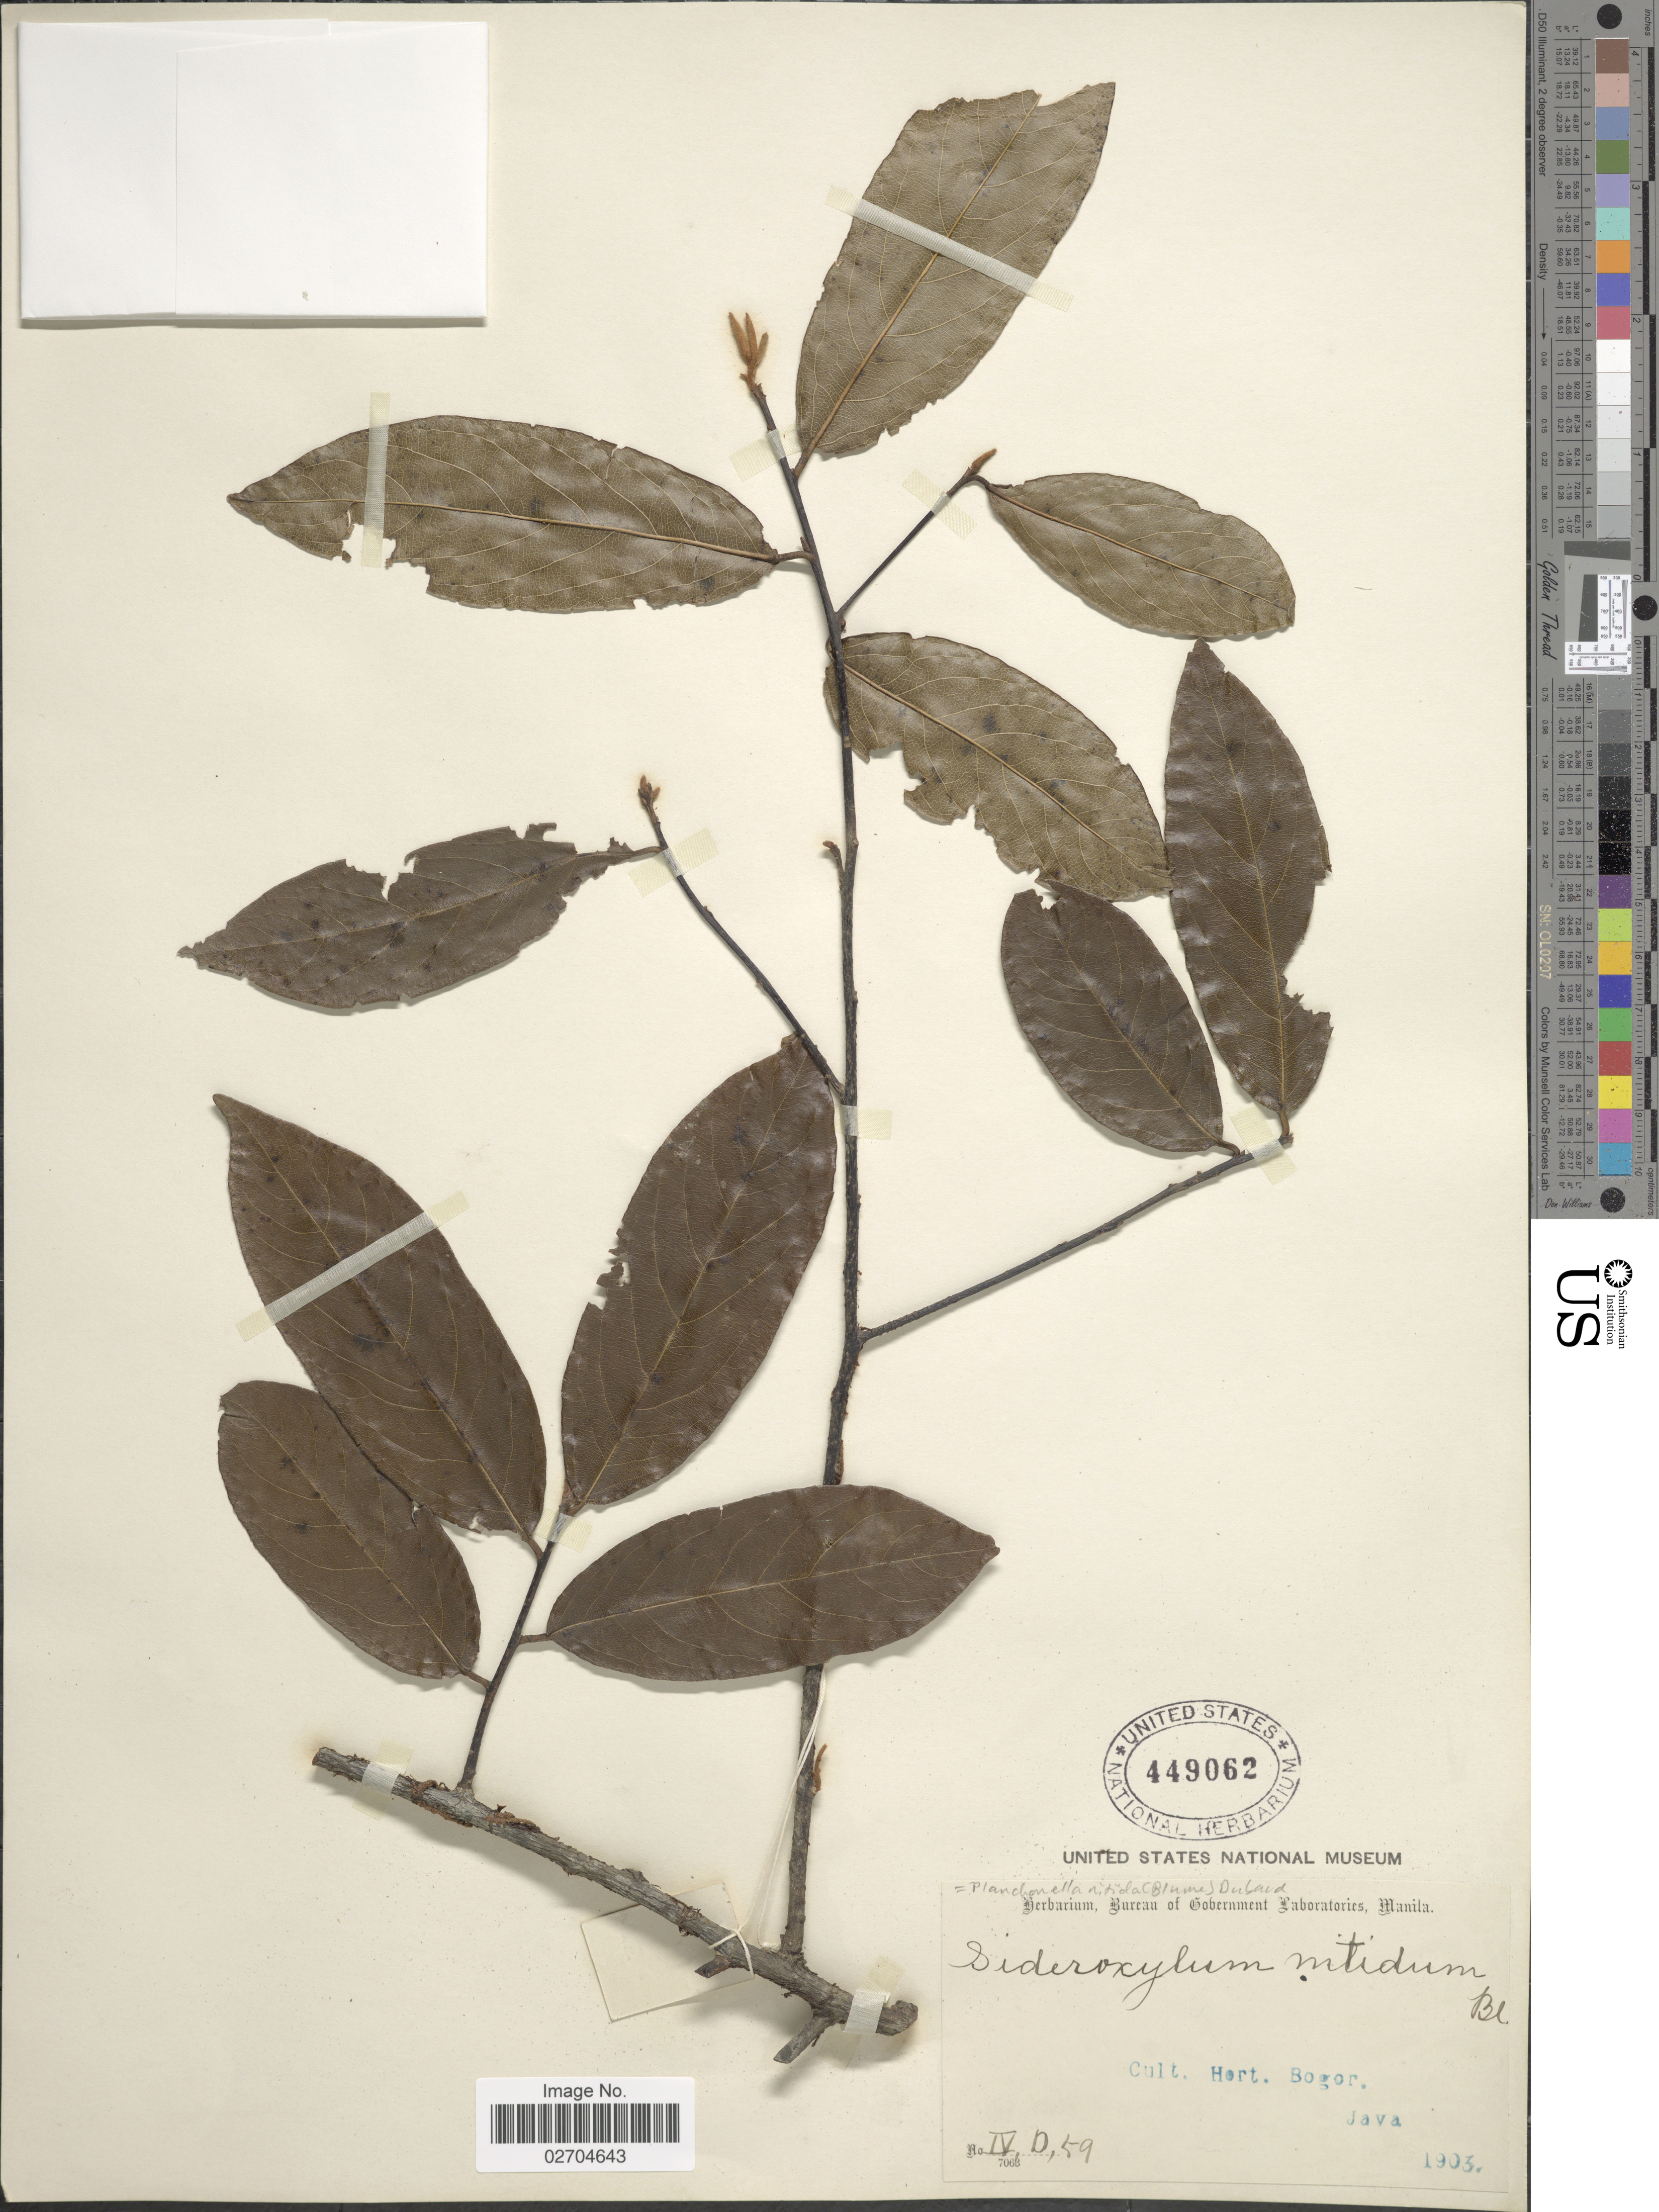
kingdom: Plantae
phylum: Tracheophyta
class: Magnoliopsida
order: Ericales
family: Sapotaceae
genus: Planchonella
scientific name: Planchonella nitida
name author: Dub.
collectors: Ex herb. Bureau of Government Laboratories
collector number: IV, D, 59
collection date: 1903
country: Indonesia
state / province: Java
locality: Cult. Hort. Bogor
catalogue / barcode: US 449062